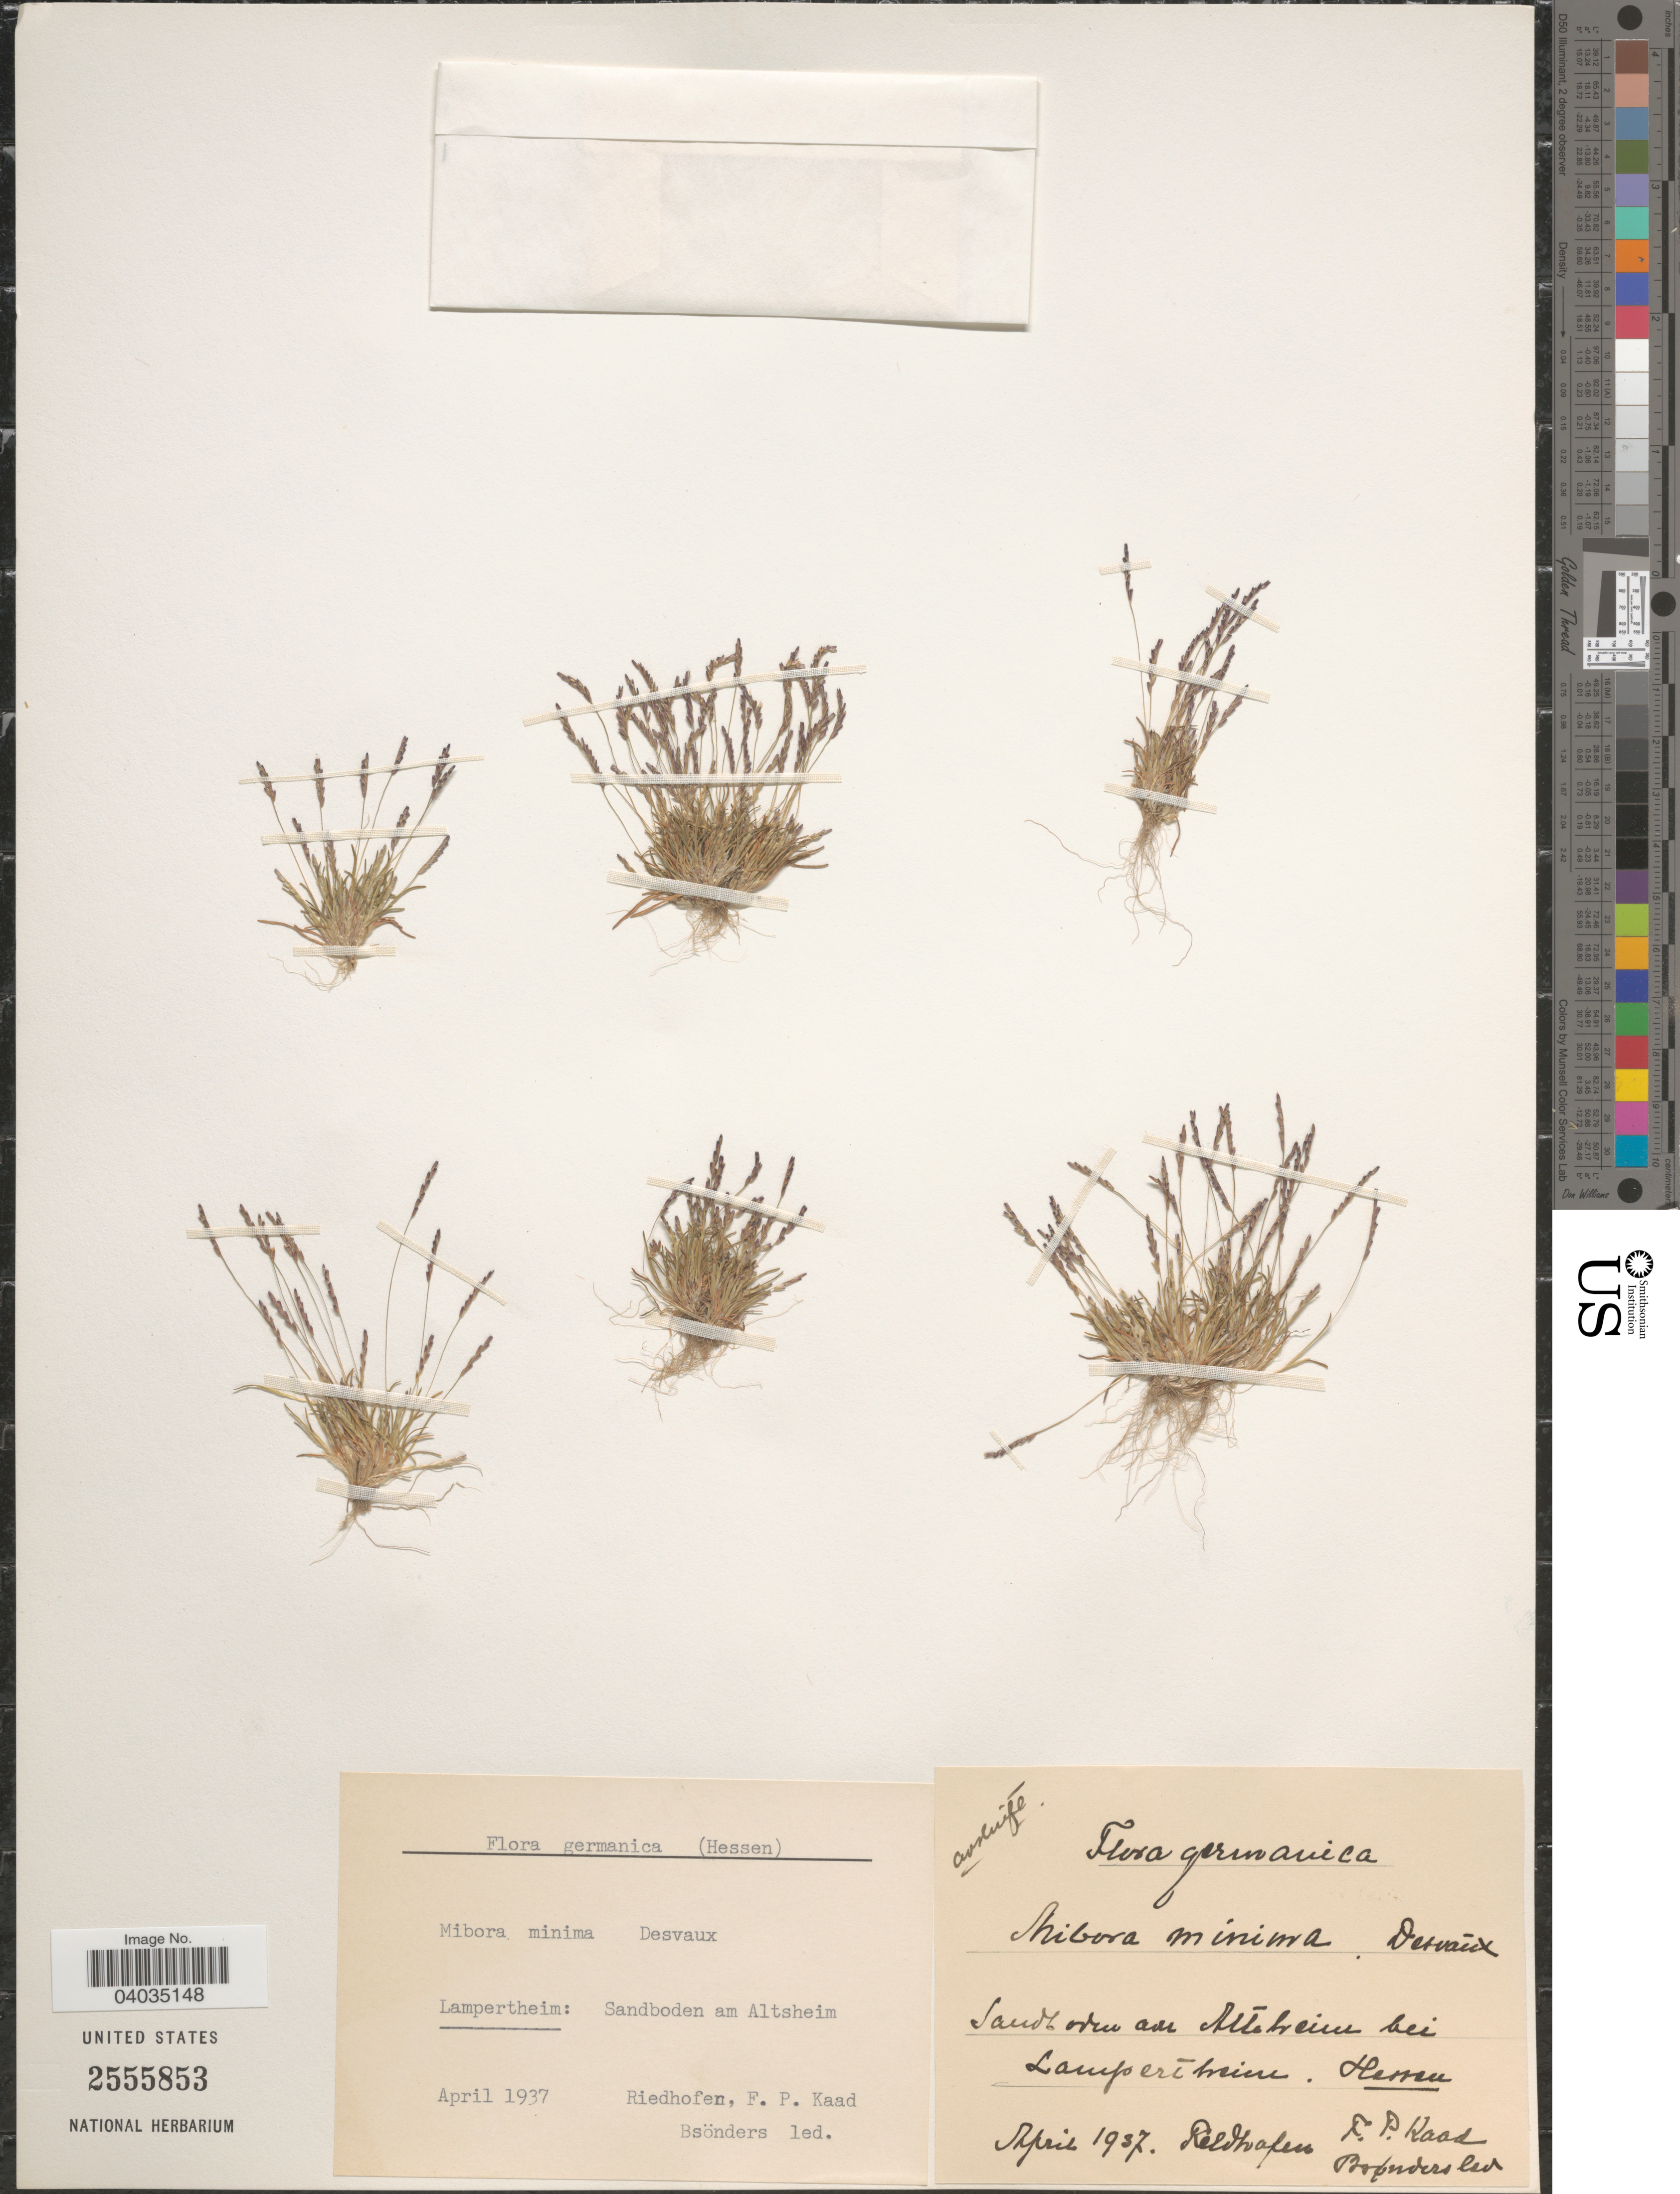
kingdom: Plantae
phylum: Tracheophyta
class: Liliopsida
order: Poales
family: Poaceae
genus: Mibora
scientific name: Mibora minima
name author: (L.) Desv.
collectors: F. Kaad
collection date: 1937-04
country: Germany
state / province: Hesse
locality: Lampertheim: Sandboden am Altsheim.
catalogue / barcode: US 2555853